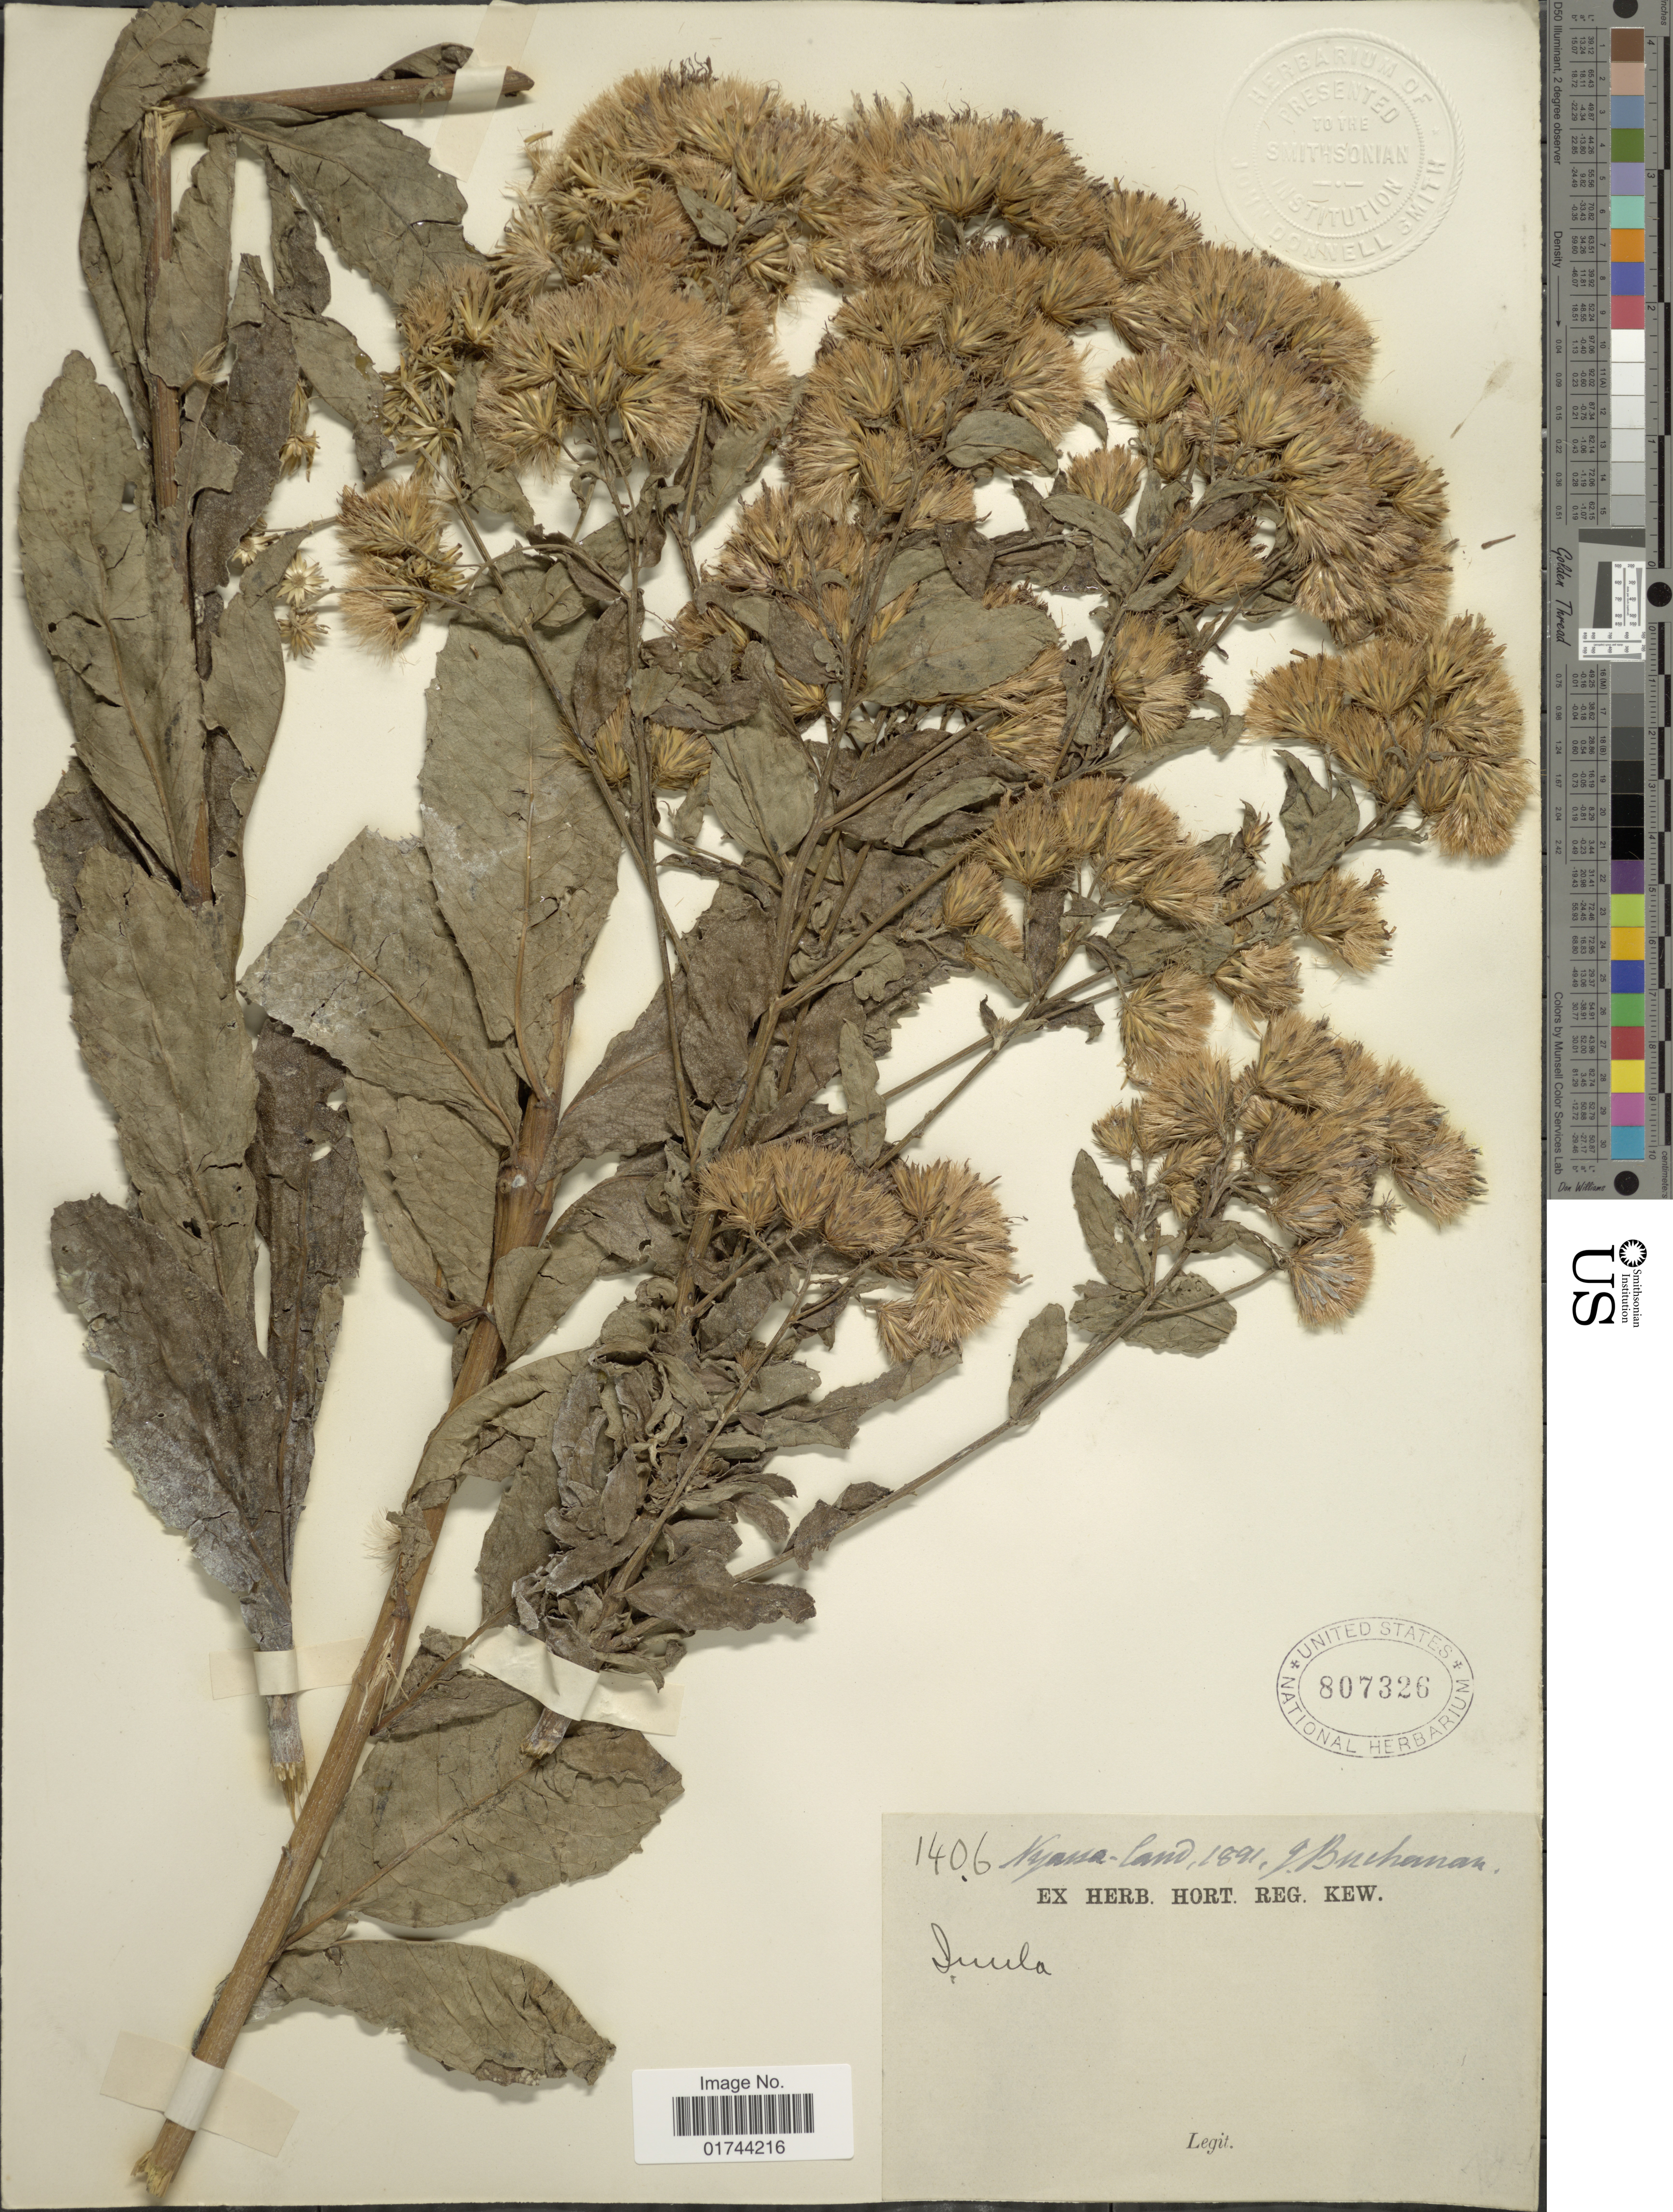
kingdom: Plantae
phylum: Tracheophyta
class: Magnoliopsida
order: Asterales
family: Asteraceae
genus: Inula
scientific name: Inula sp.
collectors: J. Buchanan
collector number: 1406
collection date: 1891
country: Malawi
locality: Nyassa-land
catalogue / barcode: US 807326